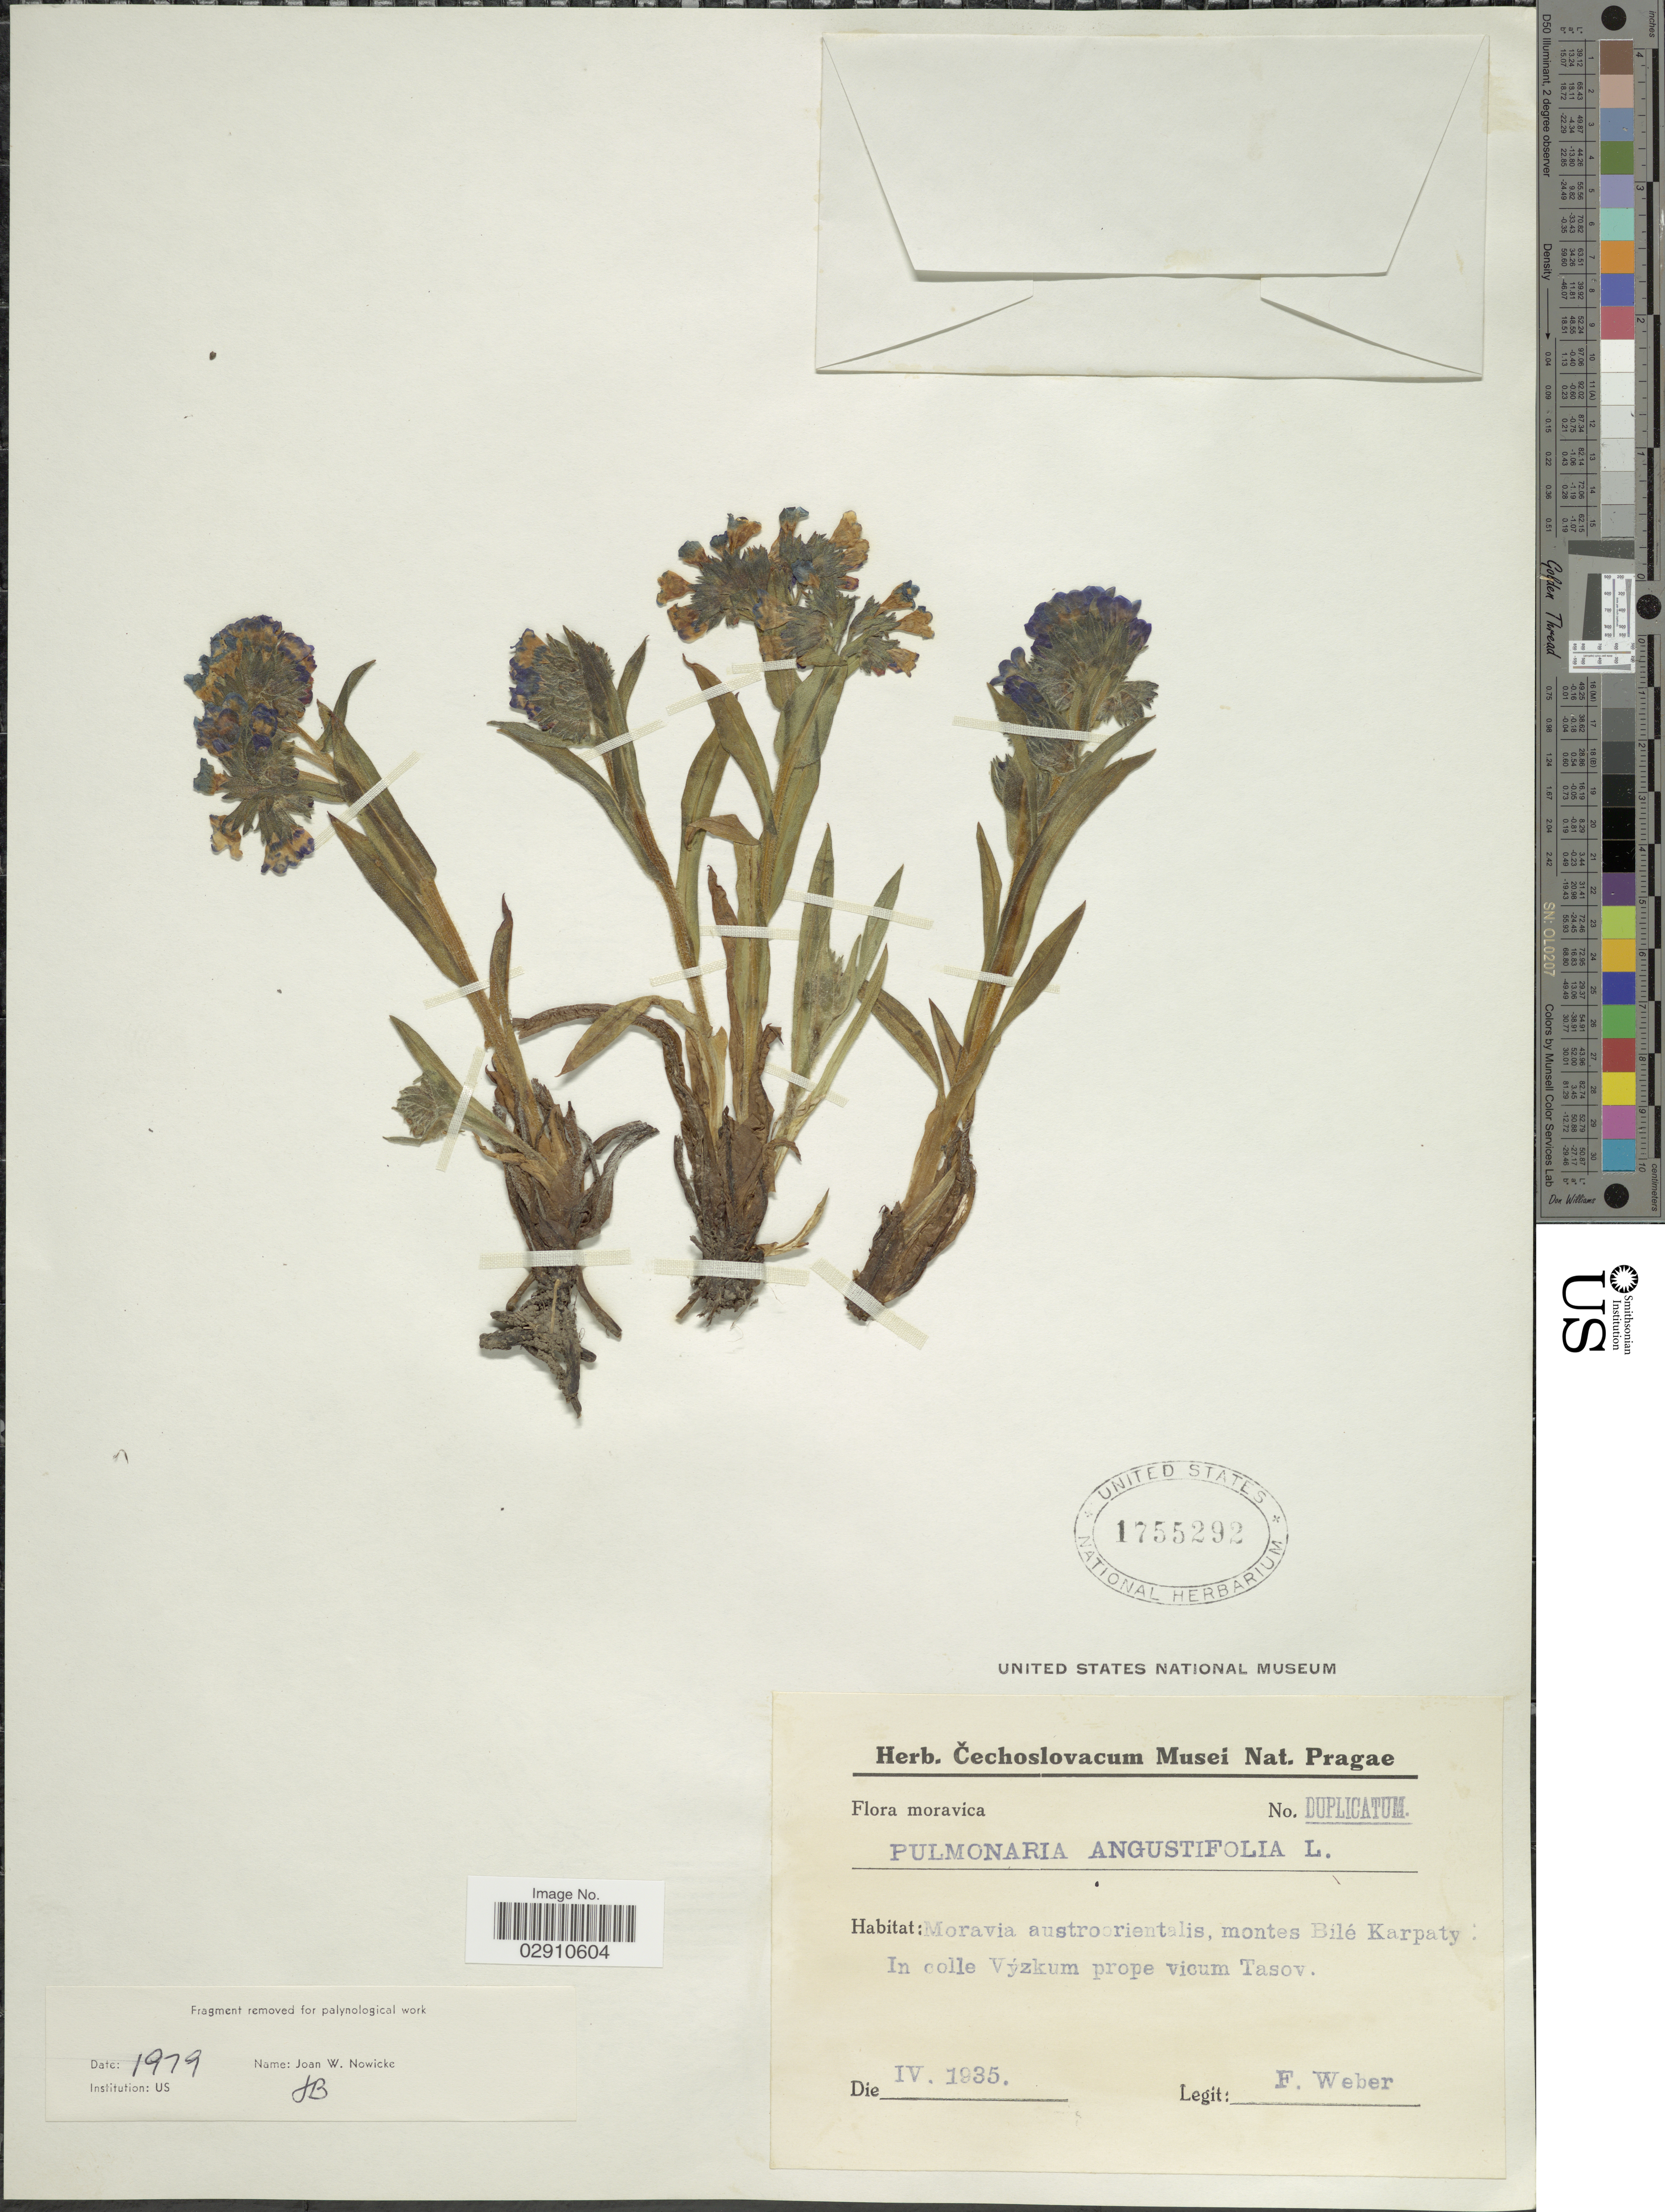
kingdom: Plantae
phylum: Tracheophyta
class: Magnoliopsida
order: Boraginales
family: Boraginaceae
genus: Pulmonaria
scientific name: Pulmonaria angustifolia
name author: L.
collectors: F. Weber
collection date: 1935-04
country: Czechia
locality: Moravica. Moravia austroorientalis, montes Bilé Karpaty. In colle Vyzkum prope vicum Tasov.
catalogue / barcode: US 1755292